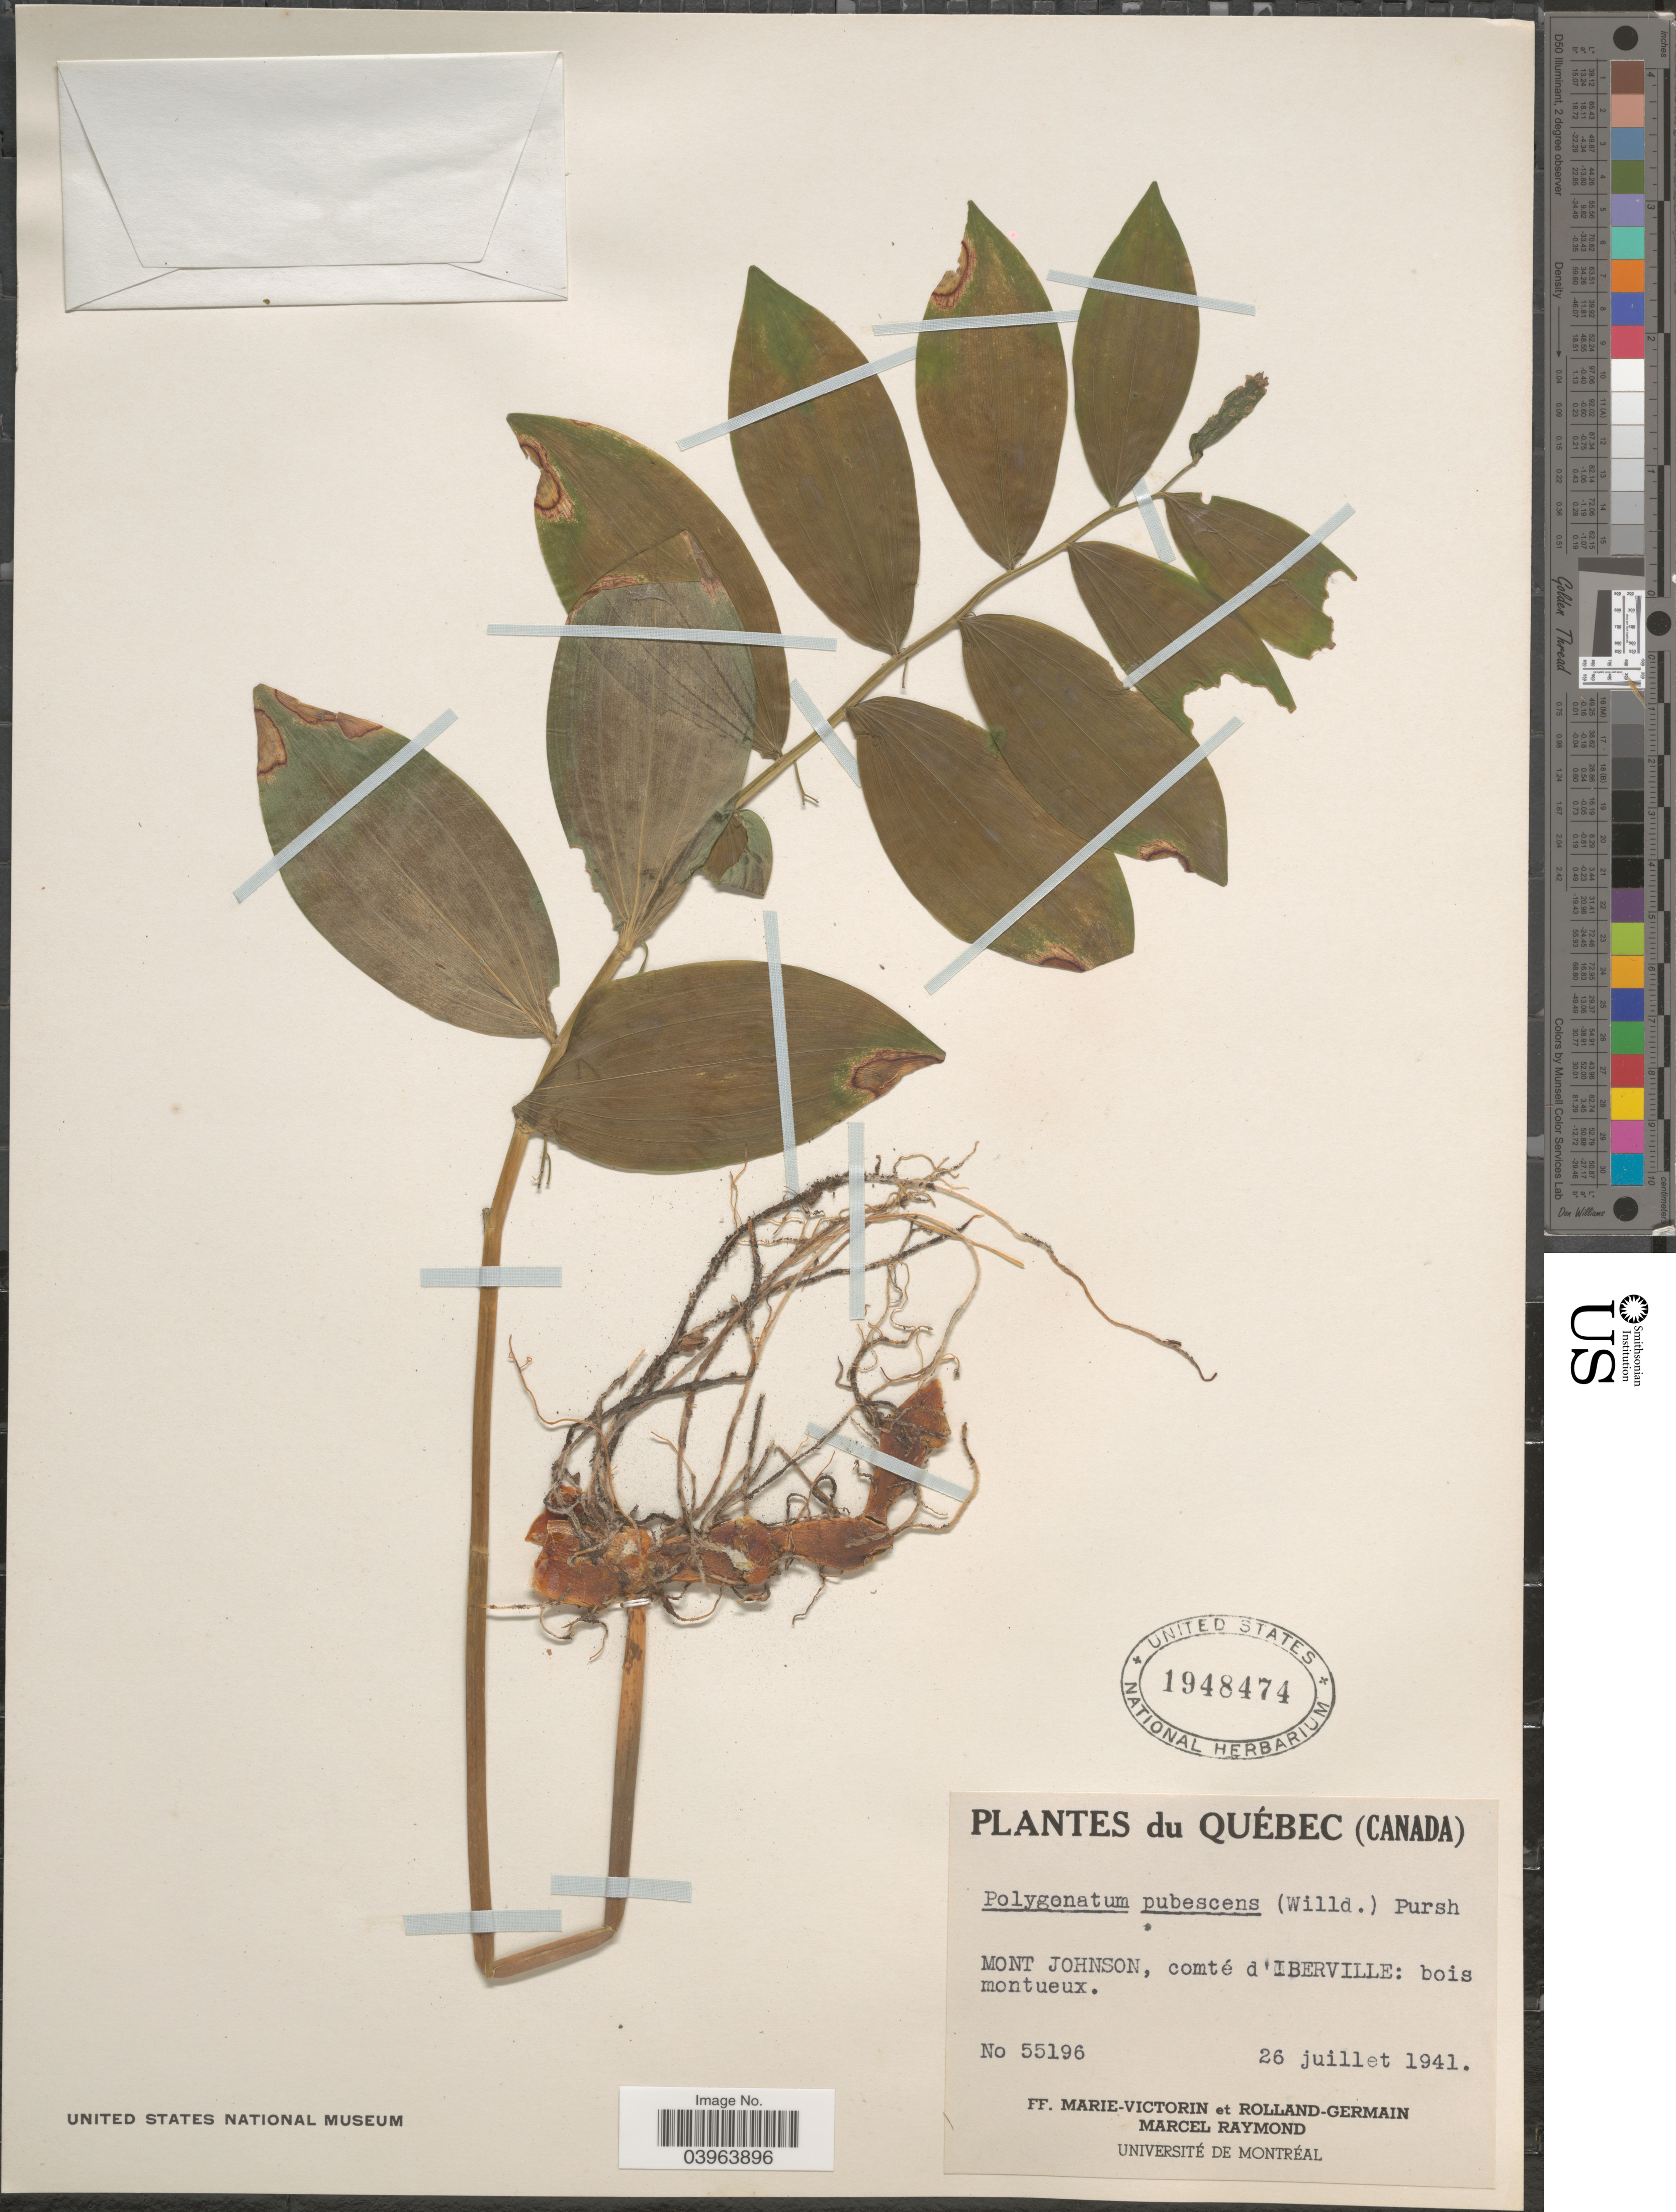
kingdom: Plantae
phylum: Tracheophyta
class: Liliopsida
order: Asparagales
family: Asparagaceae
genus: Polygonatum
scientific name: Polygonatum pubescens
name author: (Willd.) Pursh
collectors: F. Marie-Victorin, Rolland-Germain & M. Raymond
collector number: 55196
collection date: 1941-07-26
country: Canada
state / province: Quebec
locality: Mont Johnson, comté d' Iberville: bois montueux.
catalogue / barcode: US 1948474